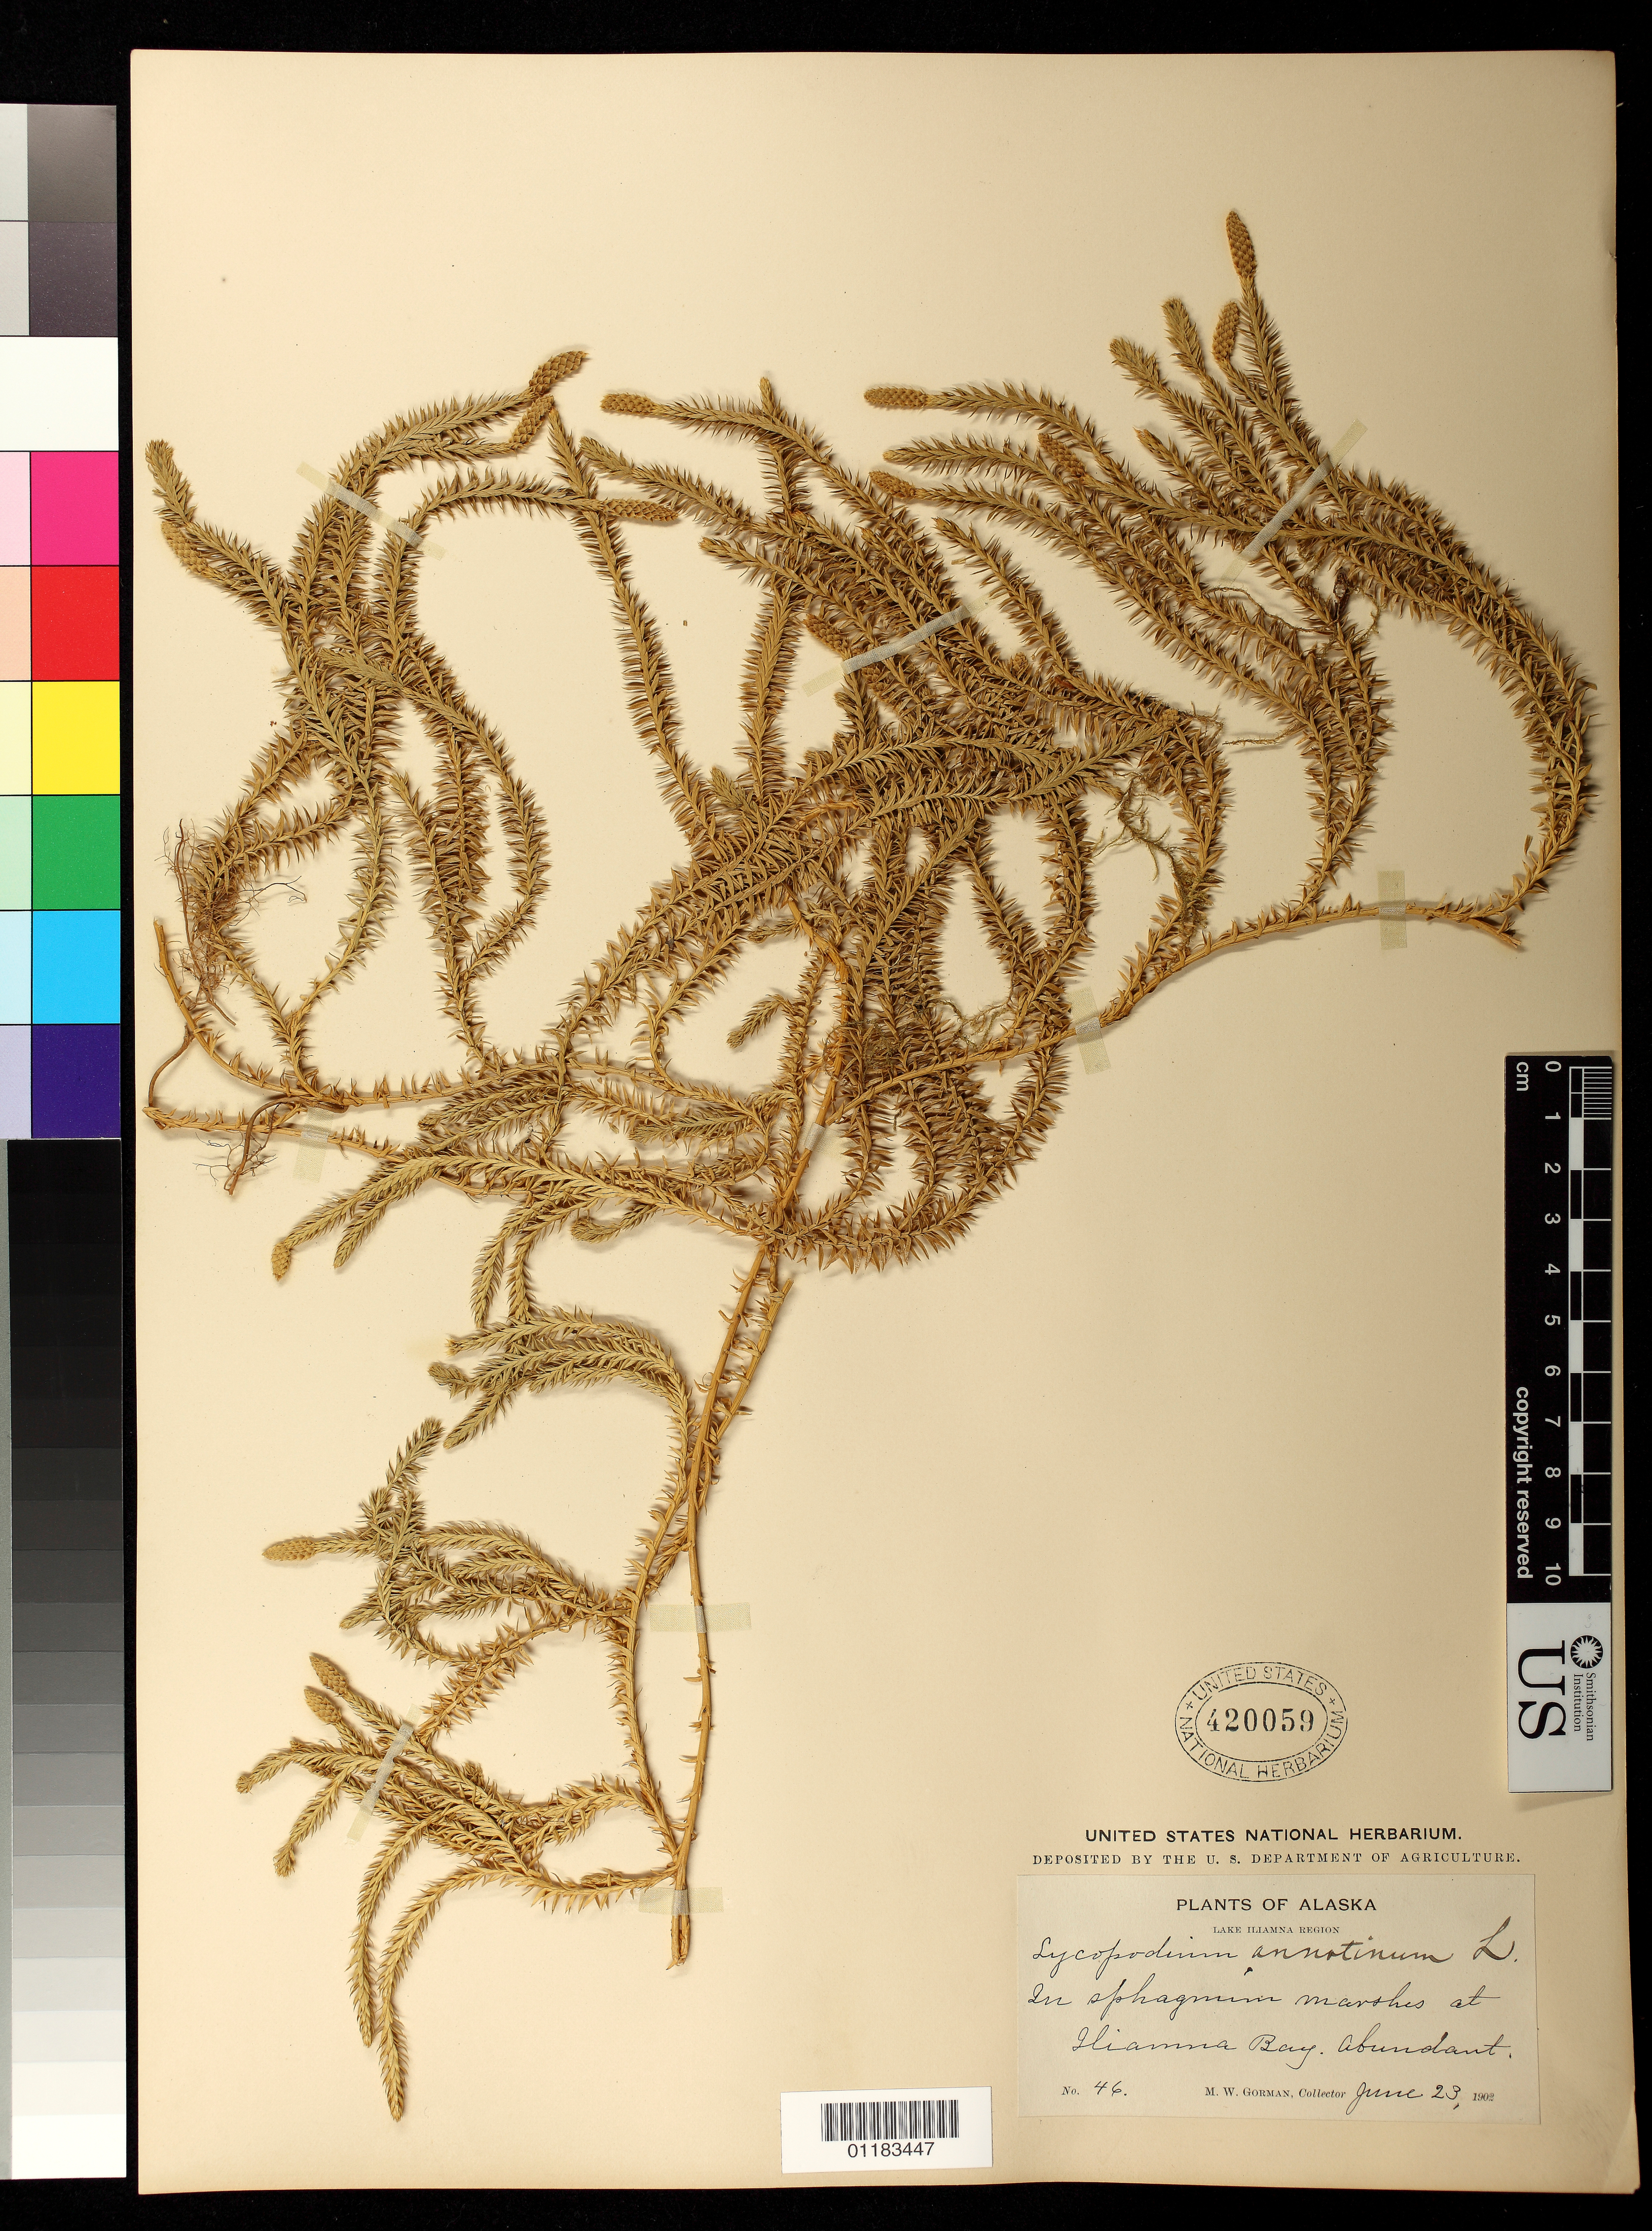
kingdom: Plantae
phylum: Tracheophyta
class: Lycopodiopsida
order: Lycopodiales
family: Lycopodiaceae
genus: Spinulum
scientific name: Spinulum annotinum subsp. annotinum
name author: (L.) A. Haines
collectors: M. W. Gorman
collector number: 46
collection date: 1902-06-23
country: United States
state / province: Alaska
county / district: Lake and Peninsula Borough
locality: In sphagnum marshes at Iliamna Bay.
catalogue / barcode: US 420059